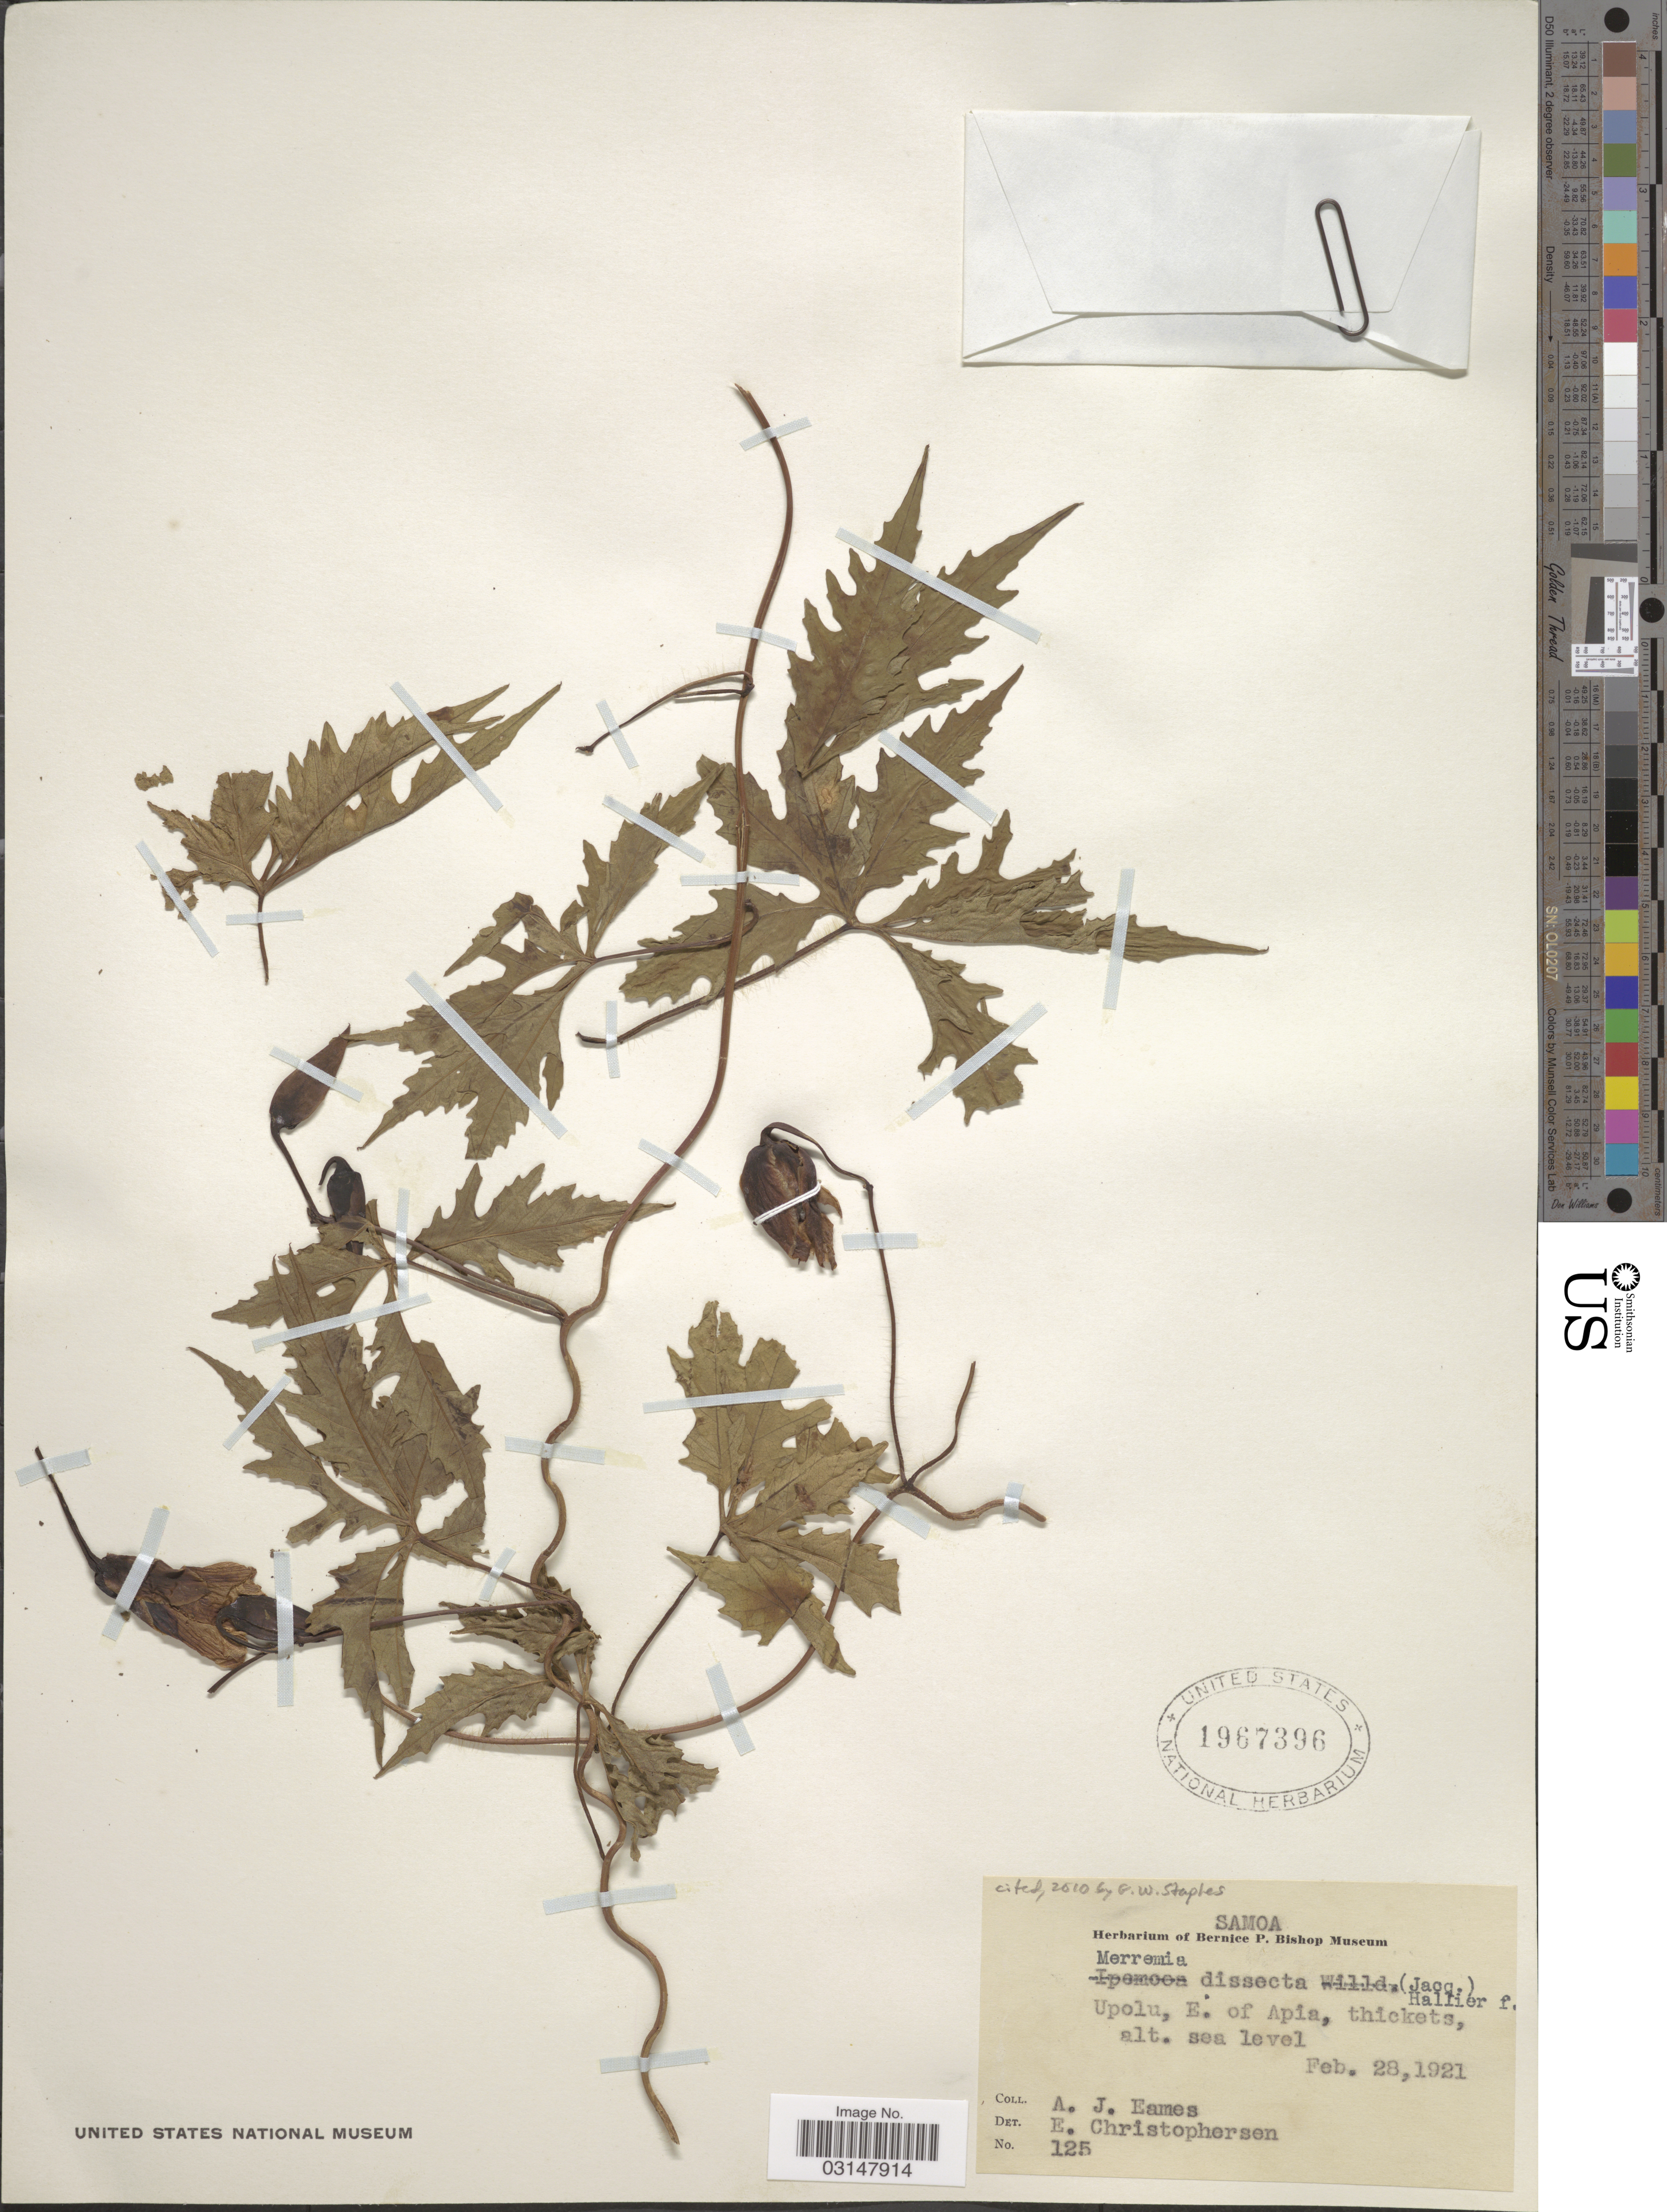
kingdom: Plantae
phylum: Tracheophyta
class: Magnoliopsida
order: Solanales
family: Convolvulaceae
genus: Distimake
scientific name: Distimake dissectus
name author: (Jacq.) A. R. Simões & Staples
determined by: Wagner, W. L., (BOT), Smithsonian Institution - National Museum of Natural History (UNITED STATES)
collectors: A. J. Eames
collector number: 125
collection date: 1921-02-28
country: Samoa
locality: Samoa. Upolu, E. of Apia.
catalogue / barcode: US 1967396